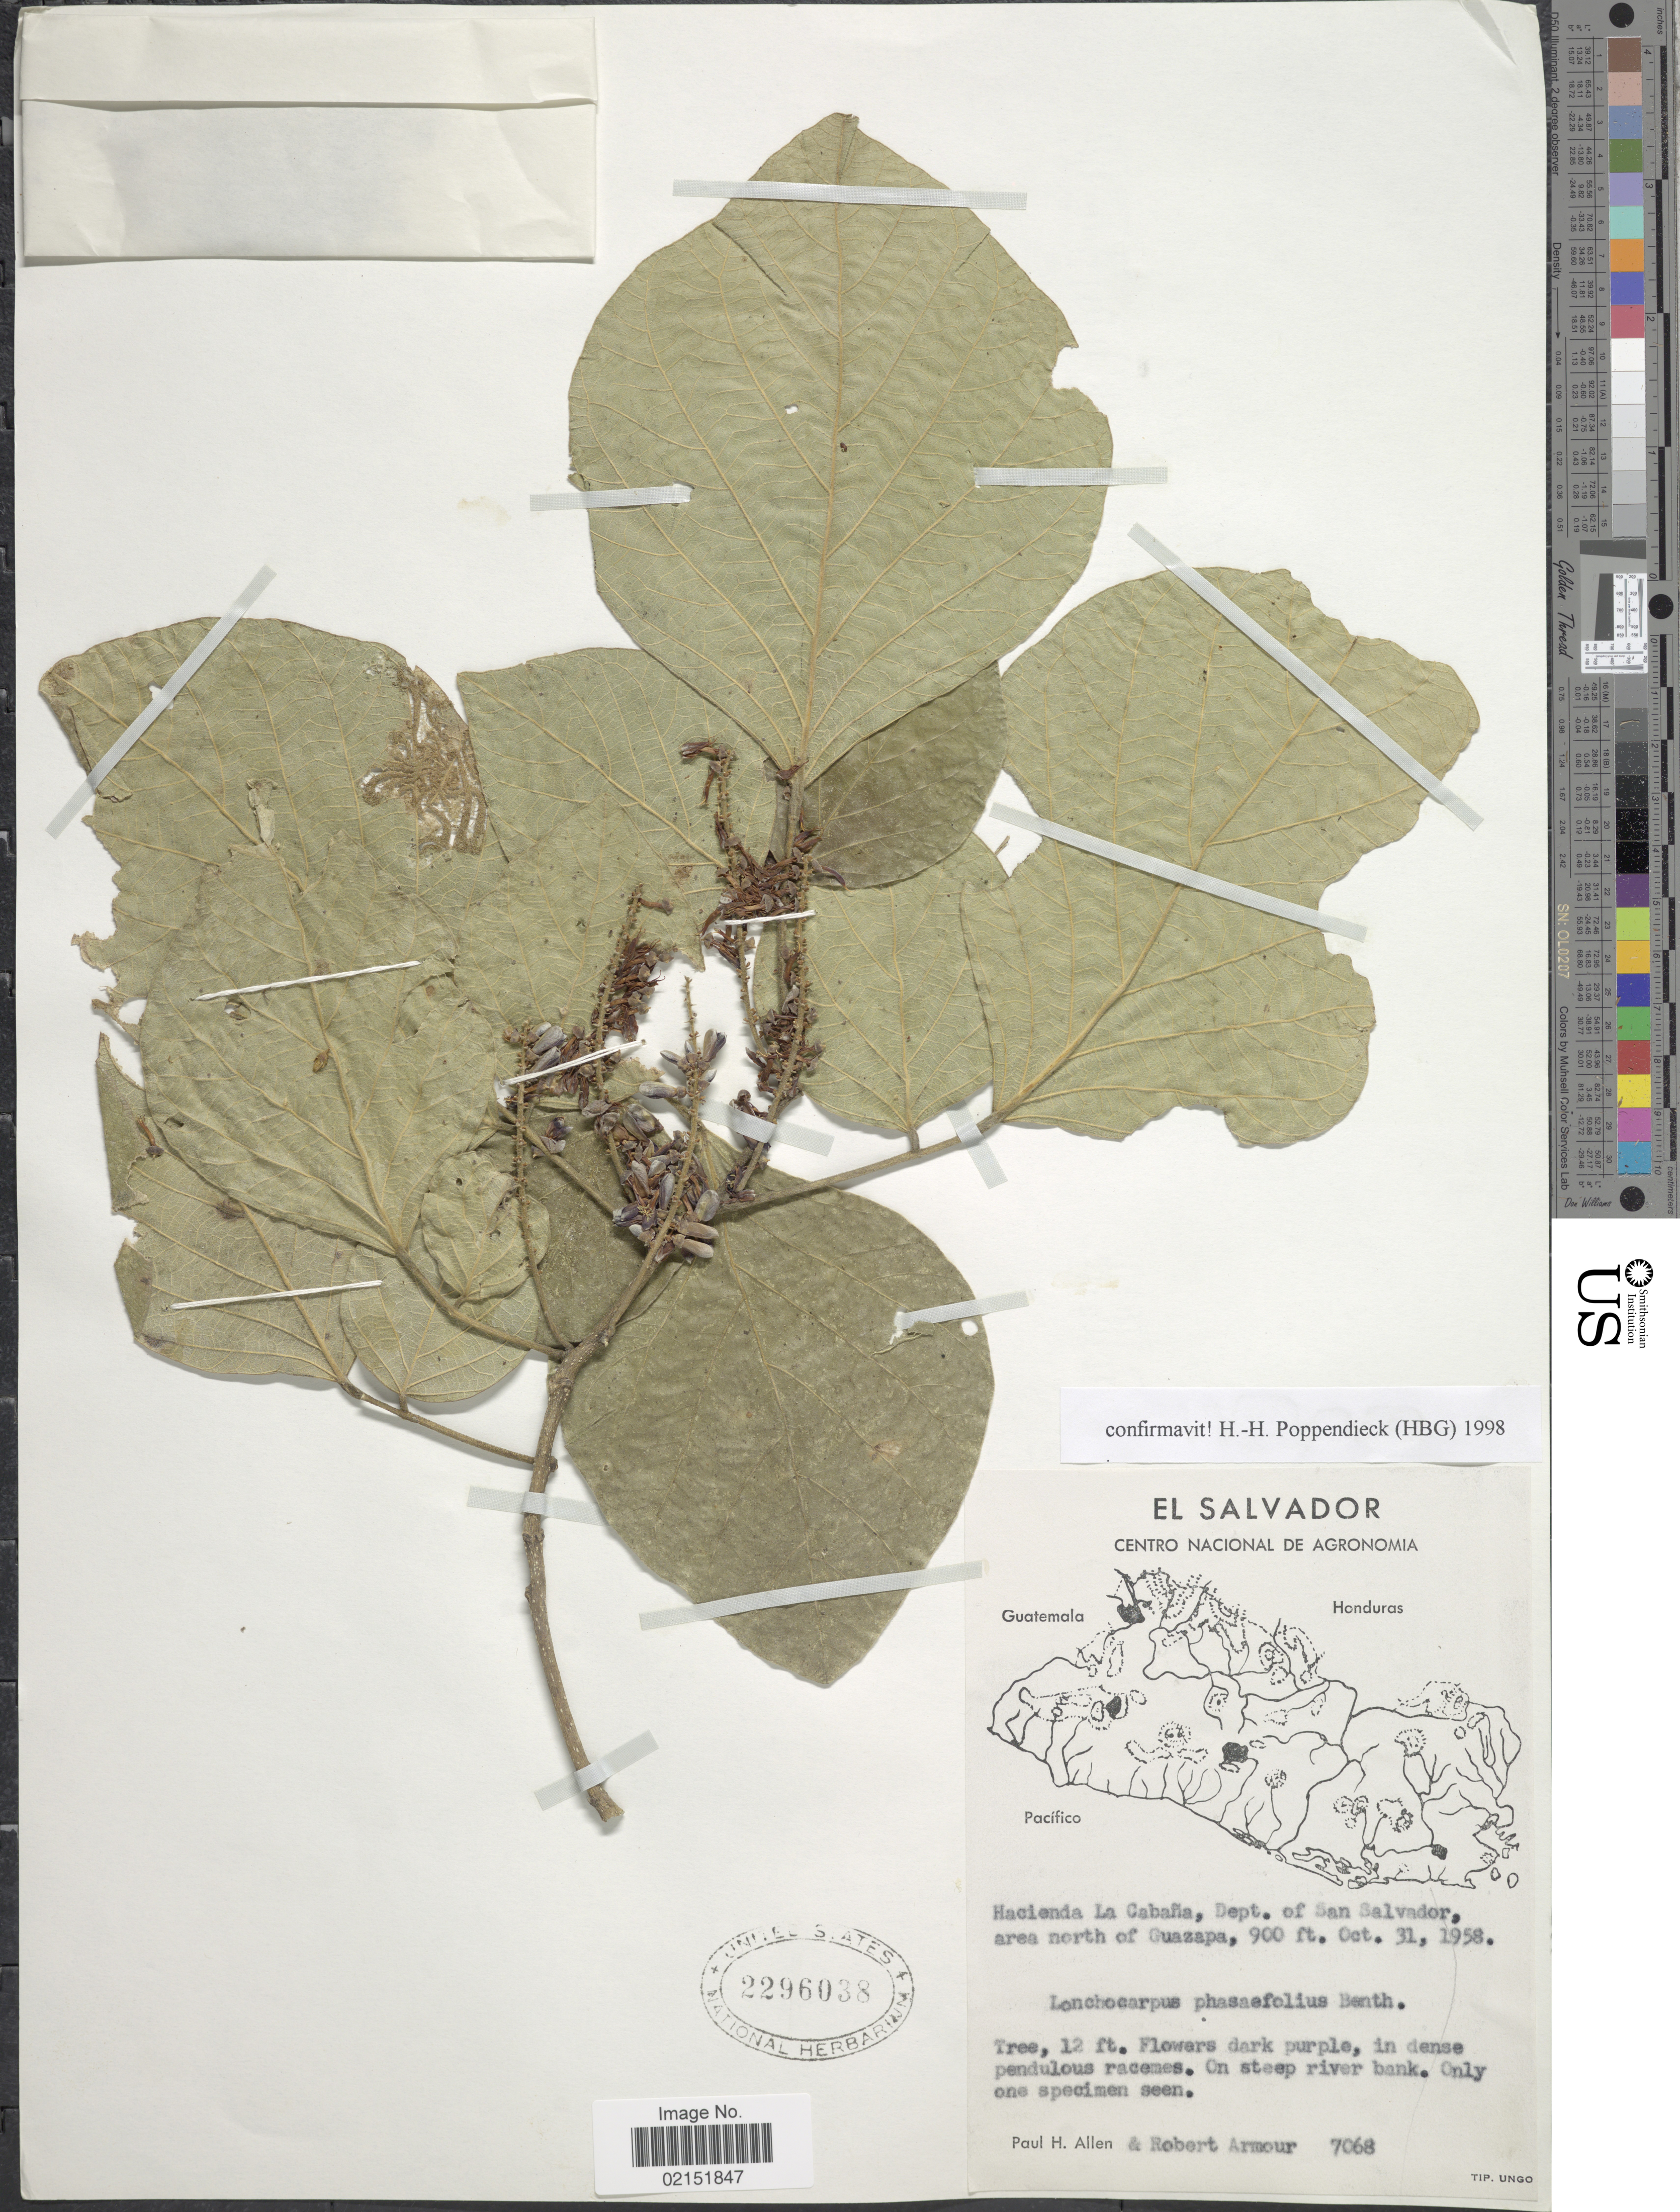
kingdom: Plantae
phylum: Tracheophyta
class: Magnoliopsida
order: Fabales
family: Fabaceae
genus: Lonchocarpus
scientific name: Lonchocarpus phaseolifolius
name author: Benth.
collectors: P. H. Allen & R. Armour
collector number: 7068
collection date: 1958-10-31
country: El Salvador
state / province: San Salvador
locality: Hacienda La Cabana, area north of Guazapa, on steep river bank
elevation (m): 274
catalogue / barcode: US 2296038